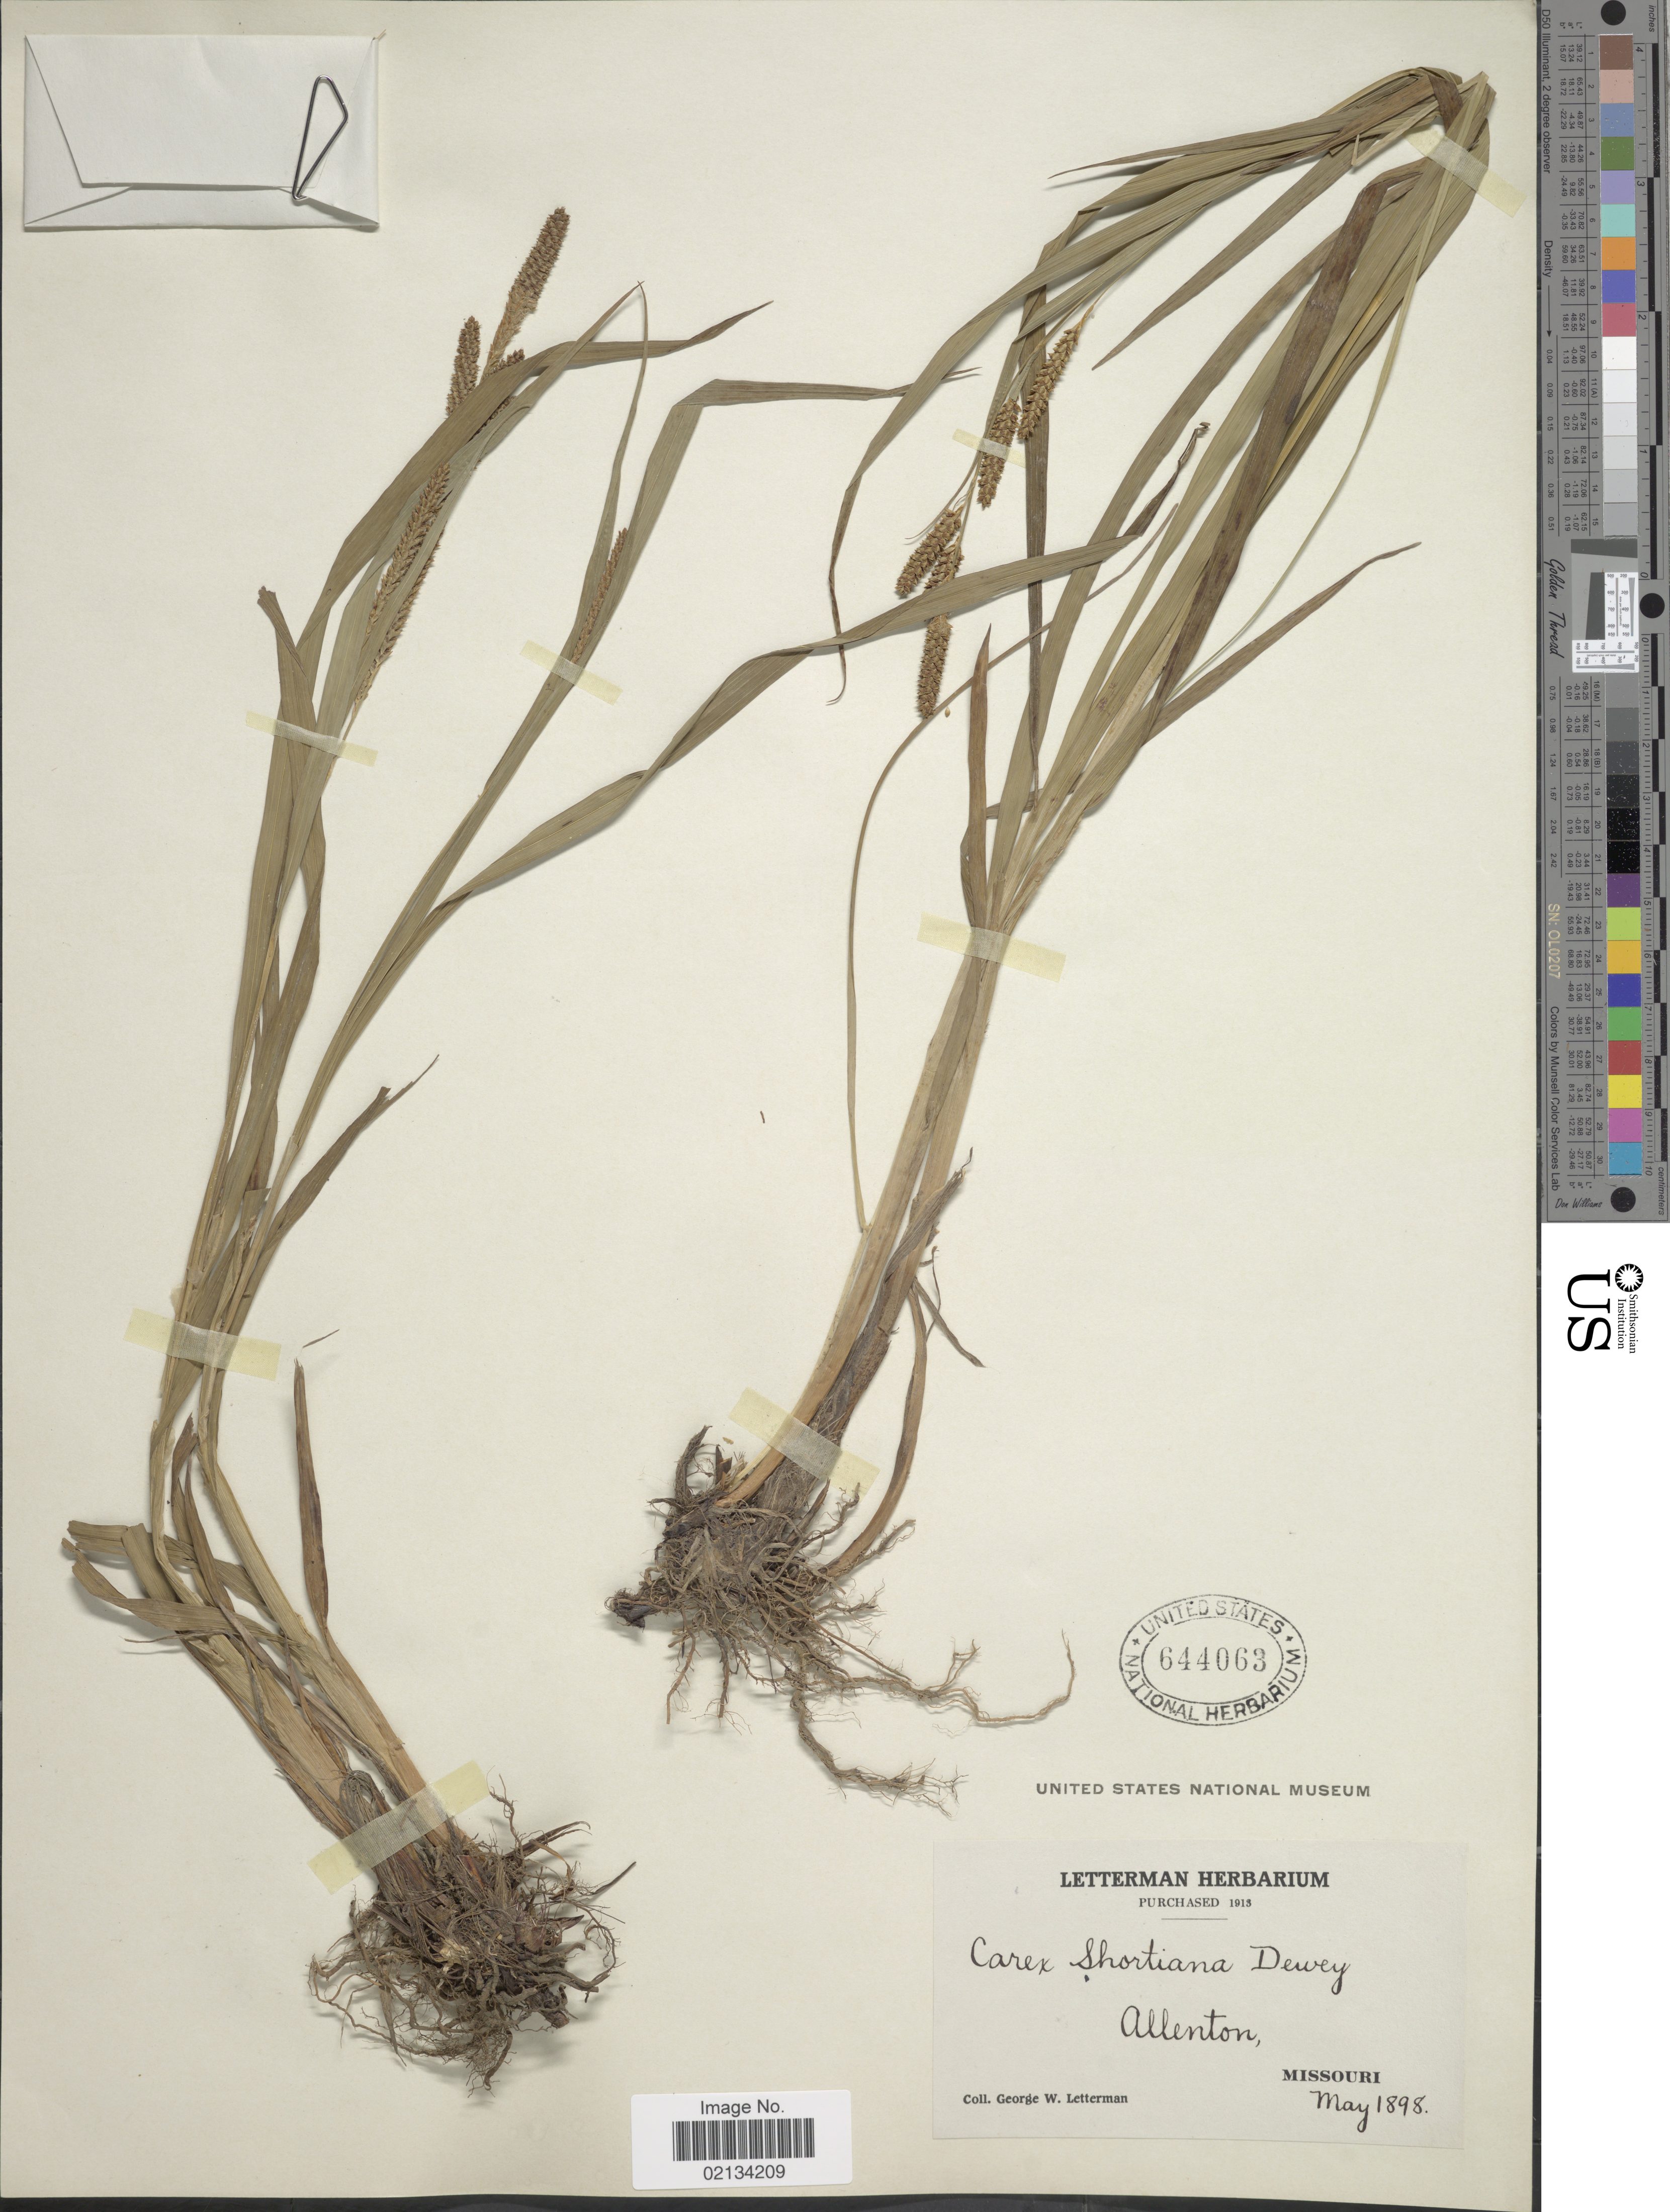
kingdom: Plantae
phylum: Tracheophyta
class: Liliopsida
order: Poales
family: Cyperaceae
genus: Carex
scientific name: Carex shortiana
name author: Dewey & Torr.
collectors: G. W. Letterman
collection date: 1898-05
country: United States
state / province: Missouri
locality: Allenton.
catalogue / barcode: US 644063